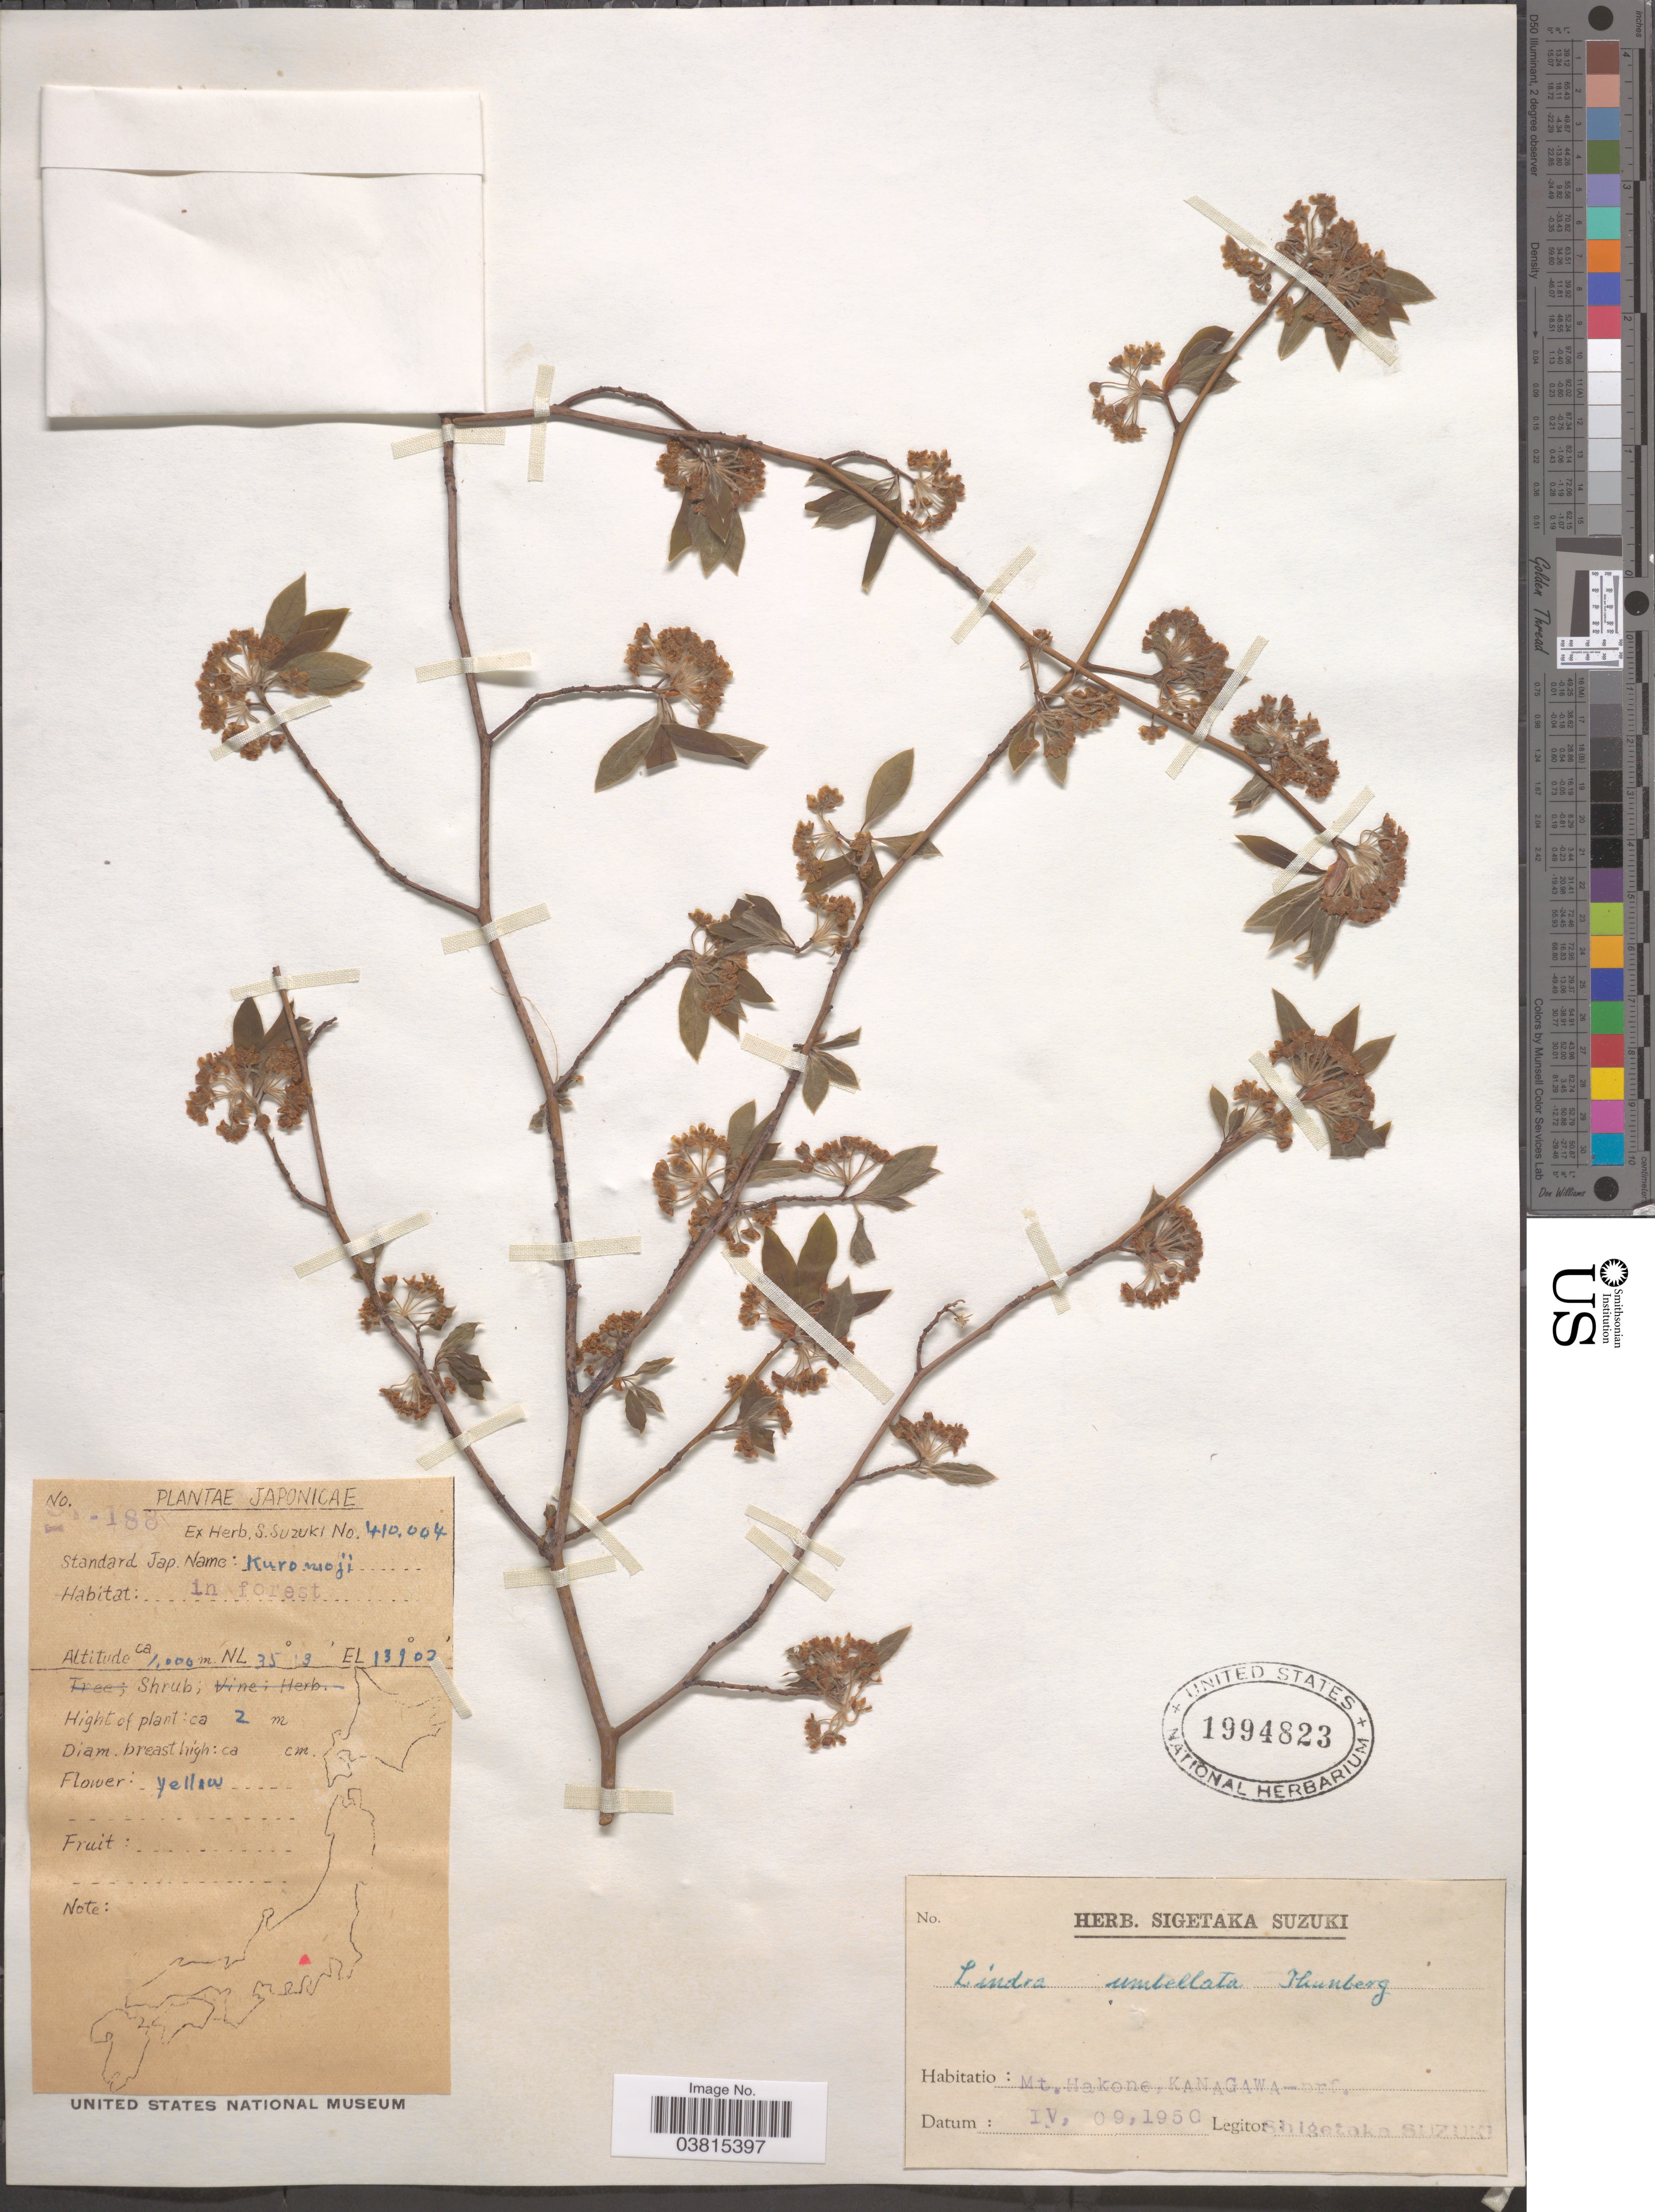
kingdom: Plantae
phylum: Tracheophyta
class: Magnoliopsida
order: Laurales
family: Lauraceae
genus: Lindera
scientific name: Lindera umbellata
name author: Thunb.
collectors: S. Suzuki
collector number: SI-188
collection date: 1950-04-09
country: Japan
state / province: Kanagawa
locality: Mt. Hakone, Kanagawa-prf.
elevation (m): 1000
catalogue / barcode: US 1994823